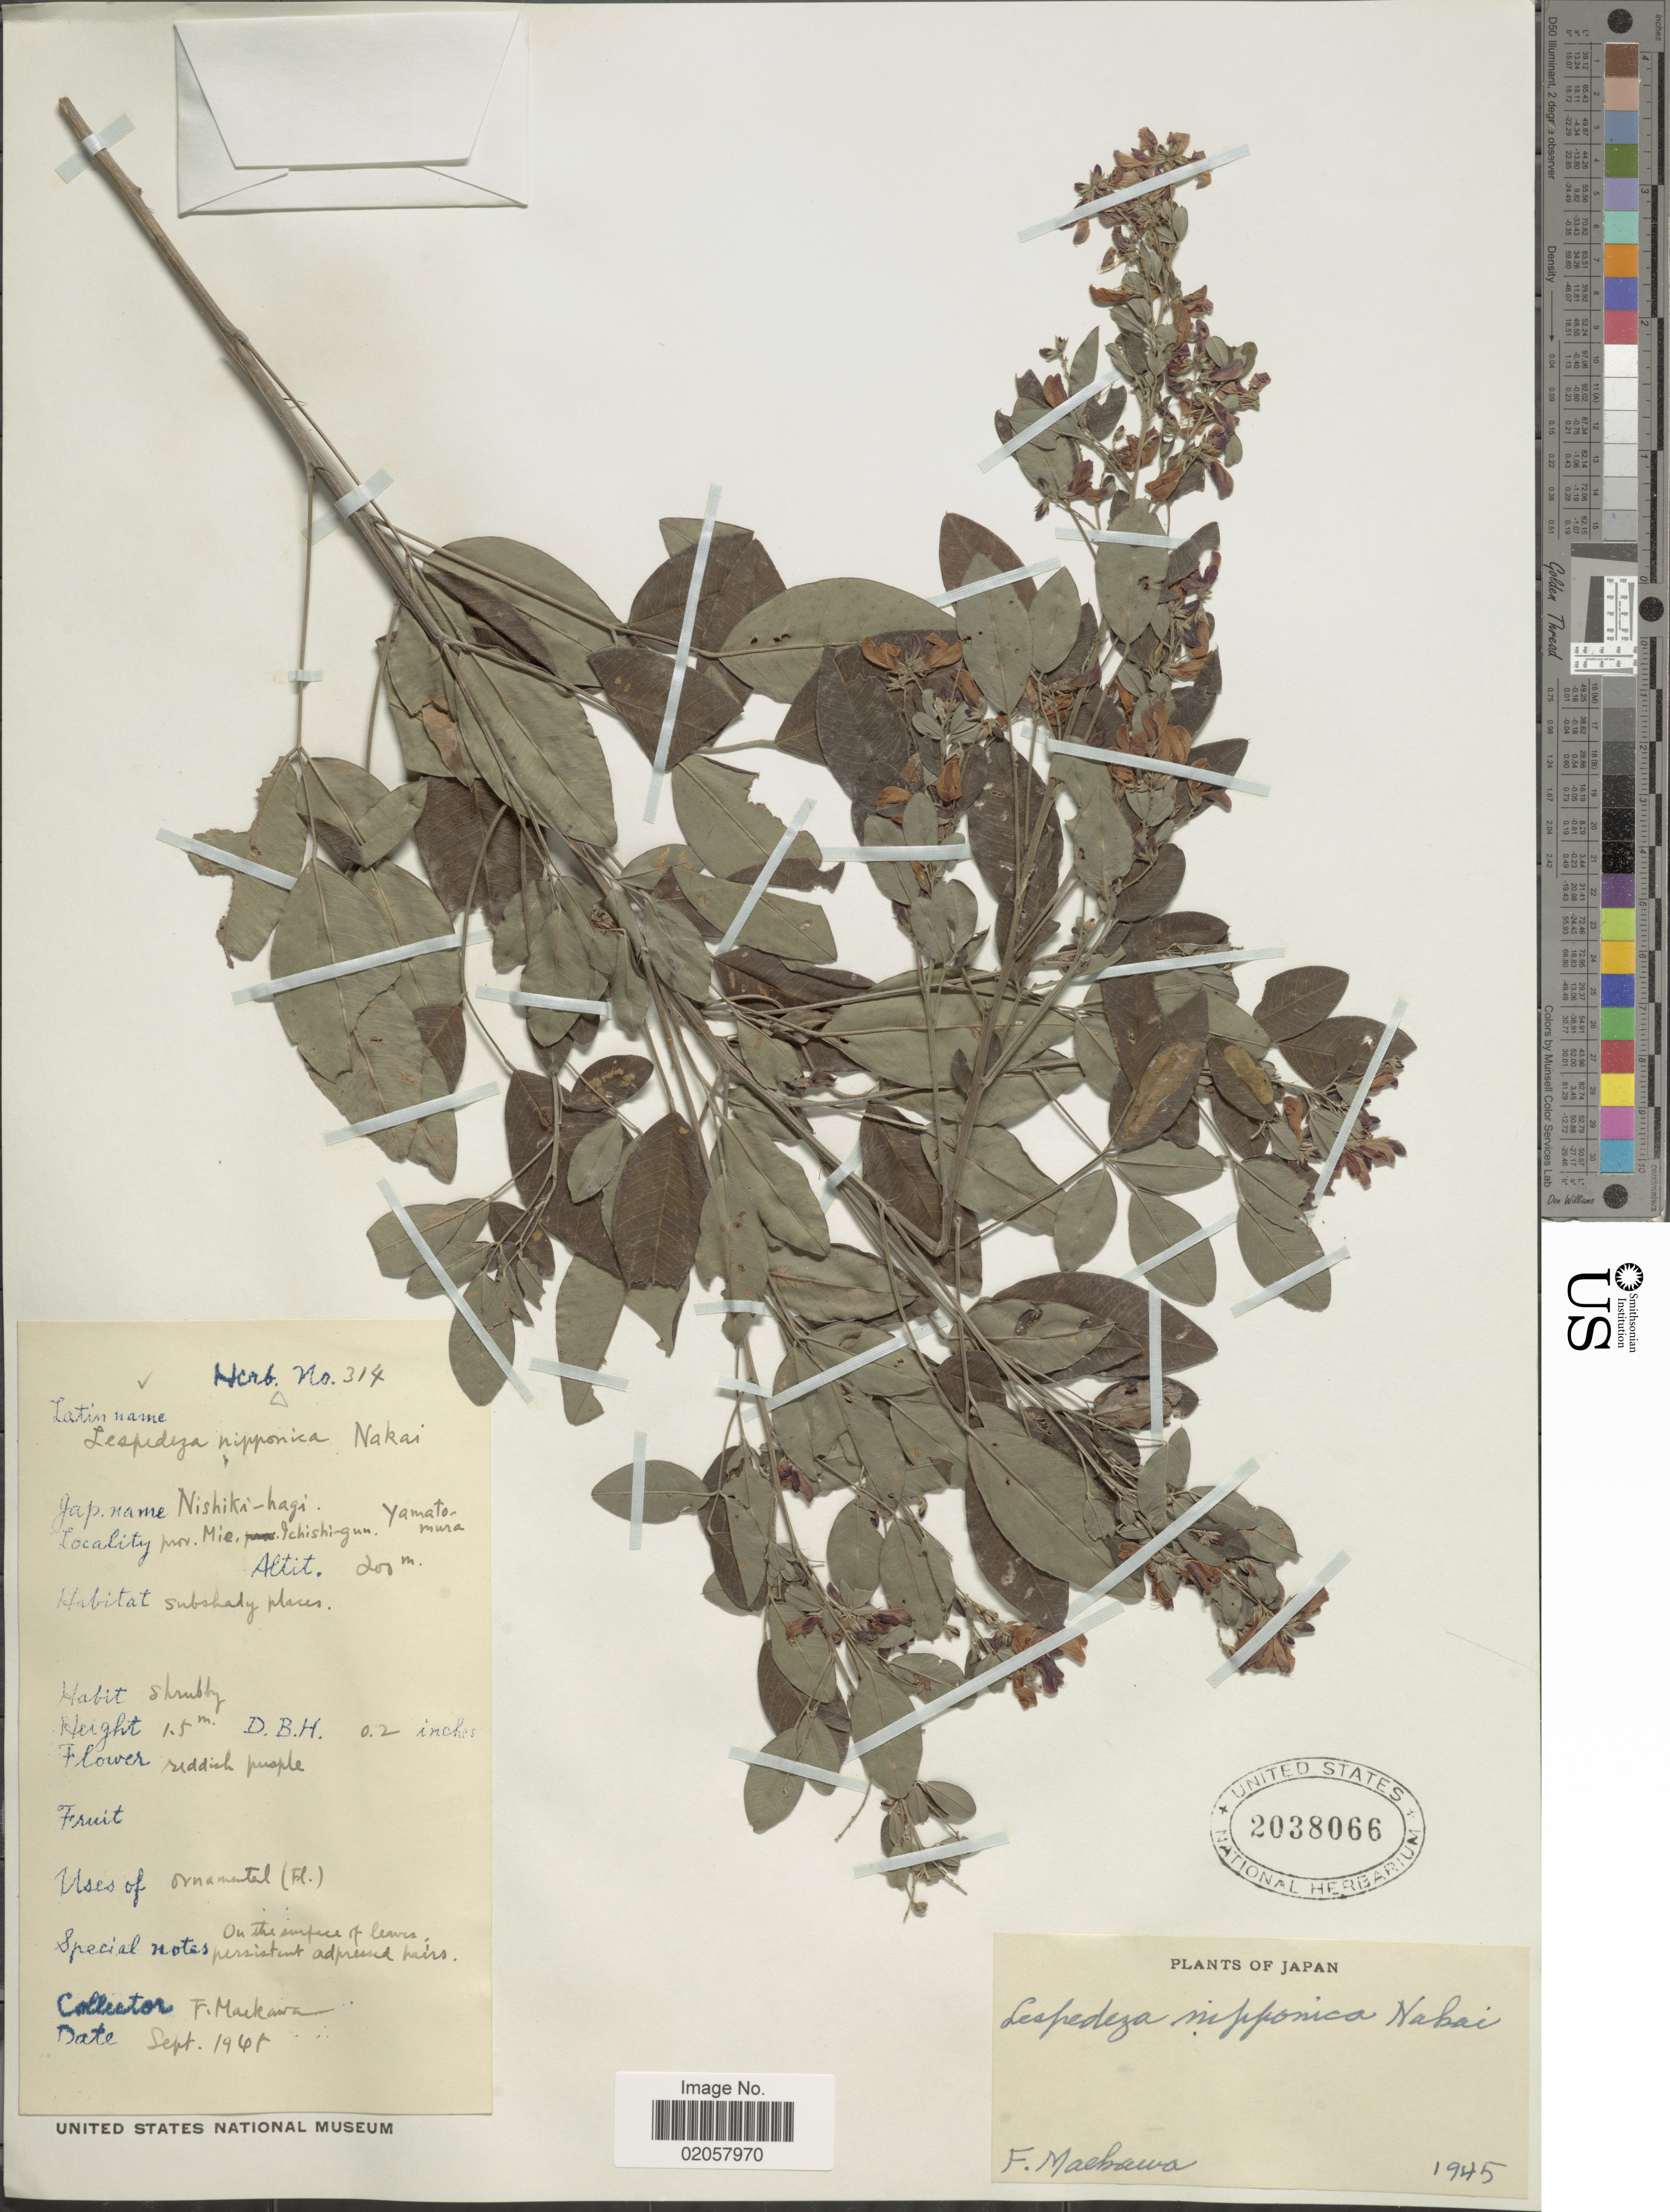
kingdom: Plantae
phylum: Tracheophyta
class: Magnoliopsida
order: Fabales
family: Fabaceae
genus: Lespedeza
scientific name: Lespedeza nipponica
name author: Nakai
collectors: F. Maekawa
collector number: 314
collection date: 1945-09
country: Japan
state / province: Mie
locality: Ichishi-gun, Yamato-mura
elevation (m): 200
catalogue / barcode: US 2038066